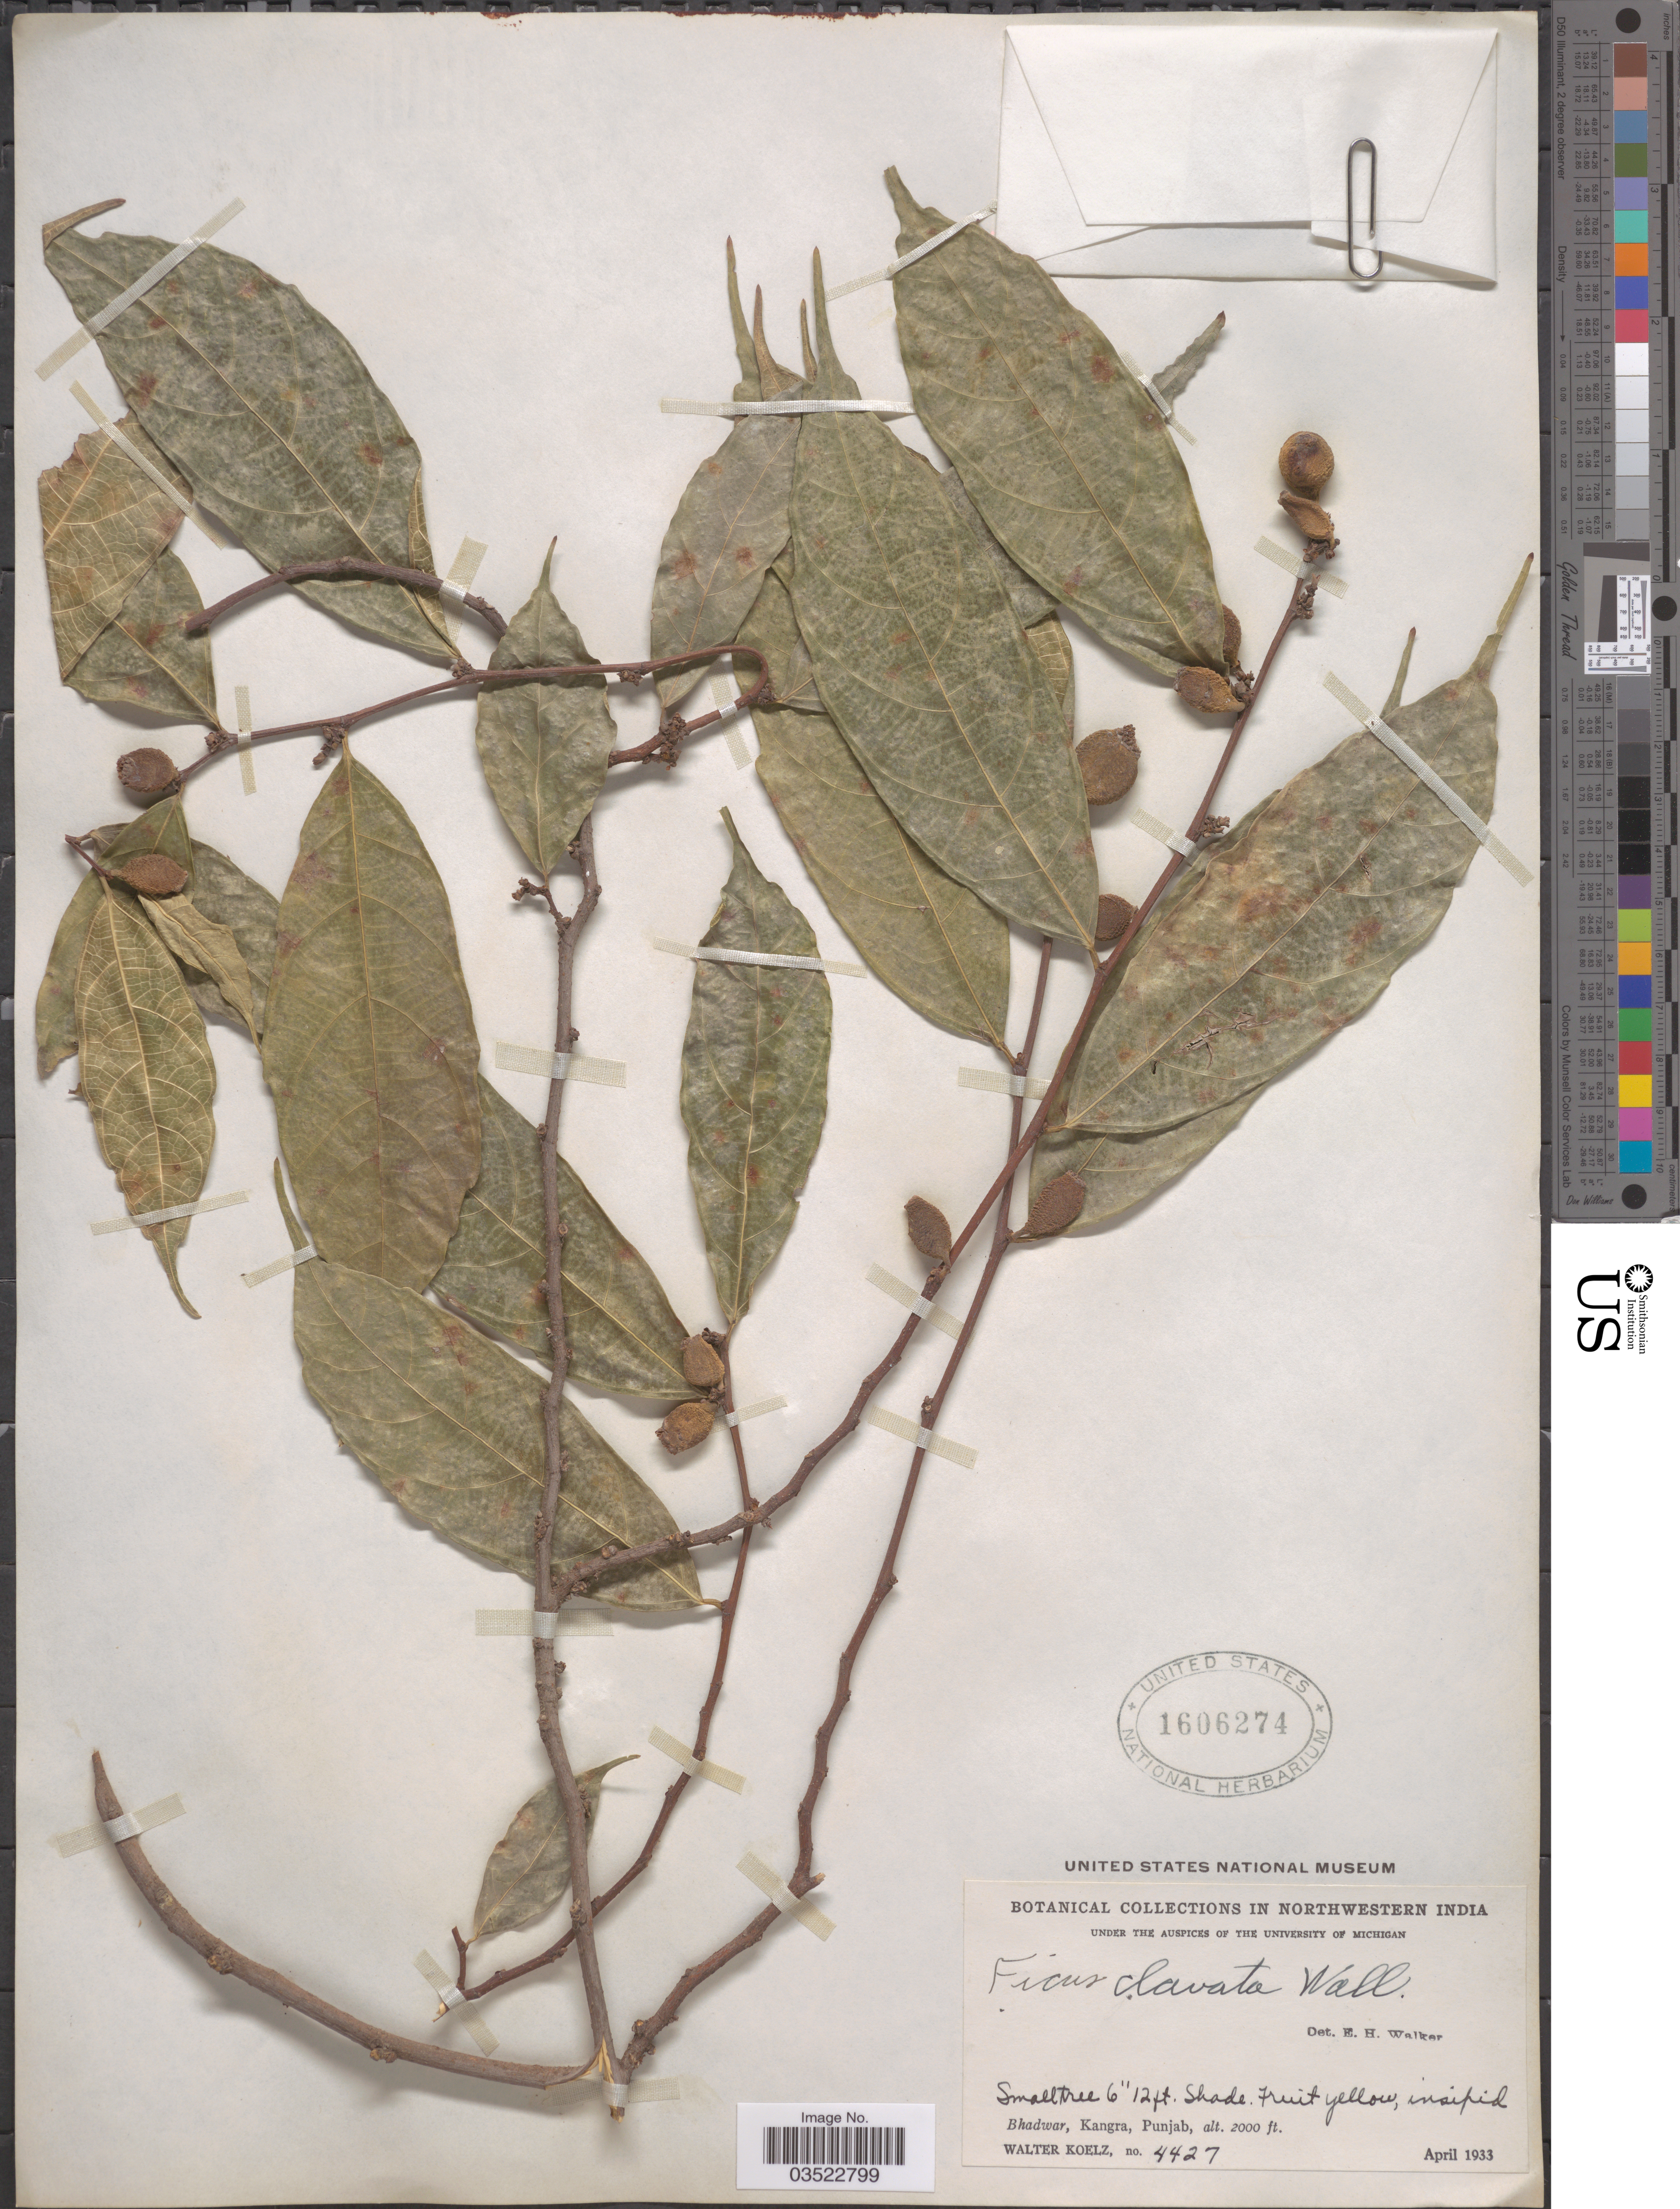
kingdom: Plantae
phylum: Tracheophyta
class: Magnoliopsida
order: Rosales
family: Moraceae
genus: Ficus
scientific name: Ficus subincisa var. subincisa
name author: Buch.-Ham. ex Sm.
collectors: W. N. Koelz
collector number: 4427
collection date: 1933-04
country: India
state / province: Punjab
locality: Northwestern India. Bhadwar, Kangra.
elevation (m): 610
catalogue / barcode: US 1606274